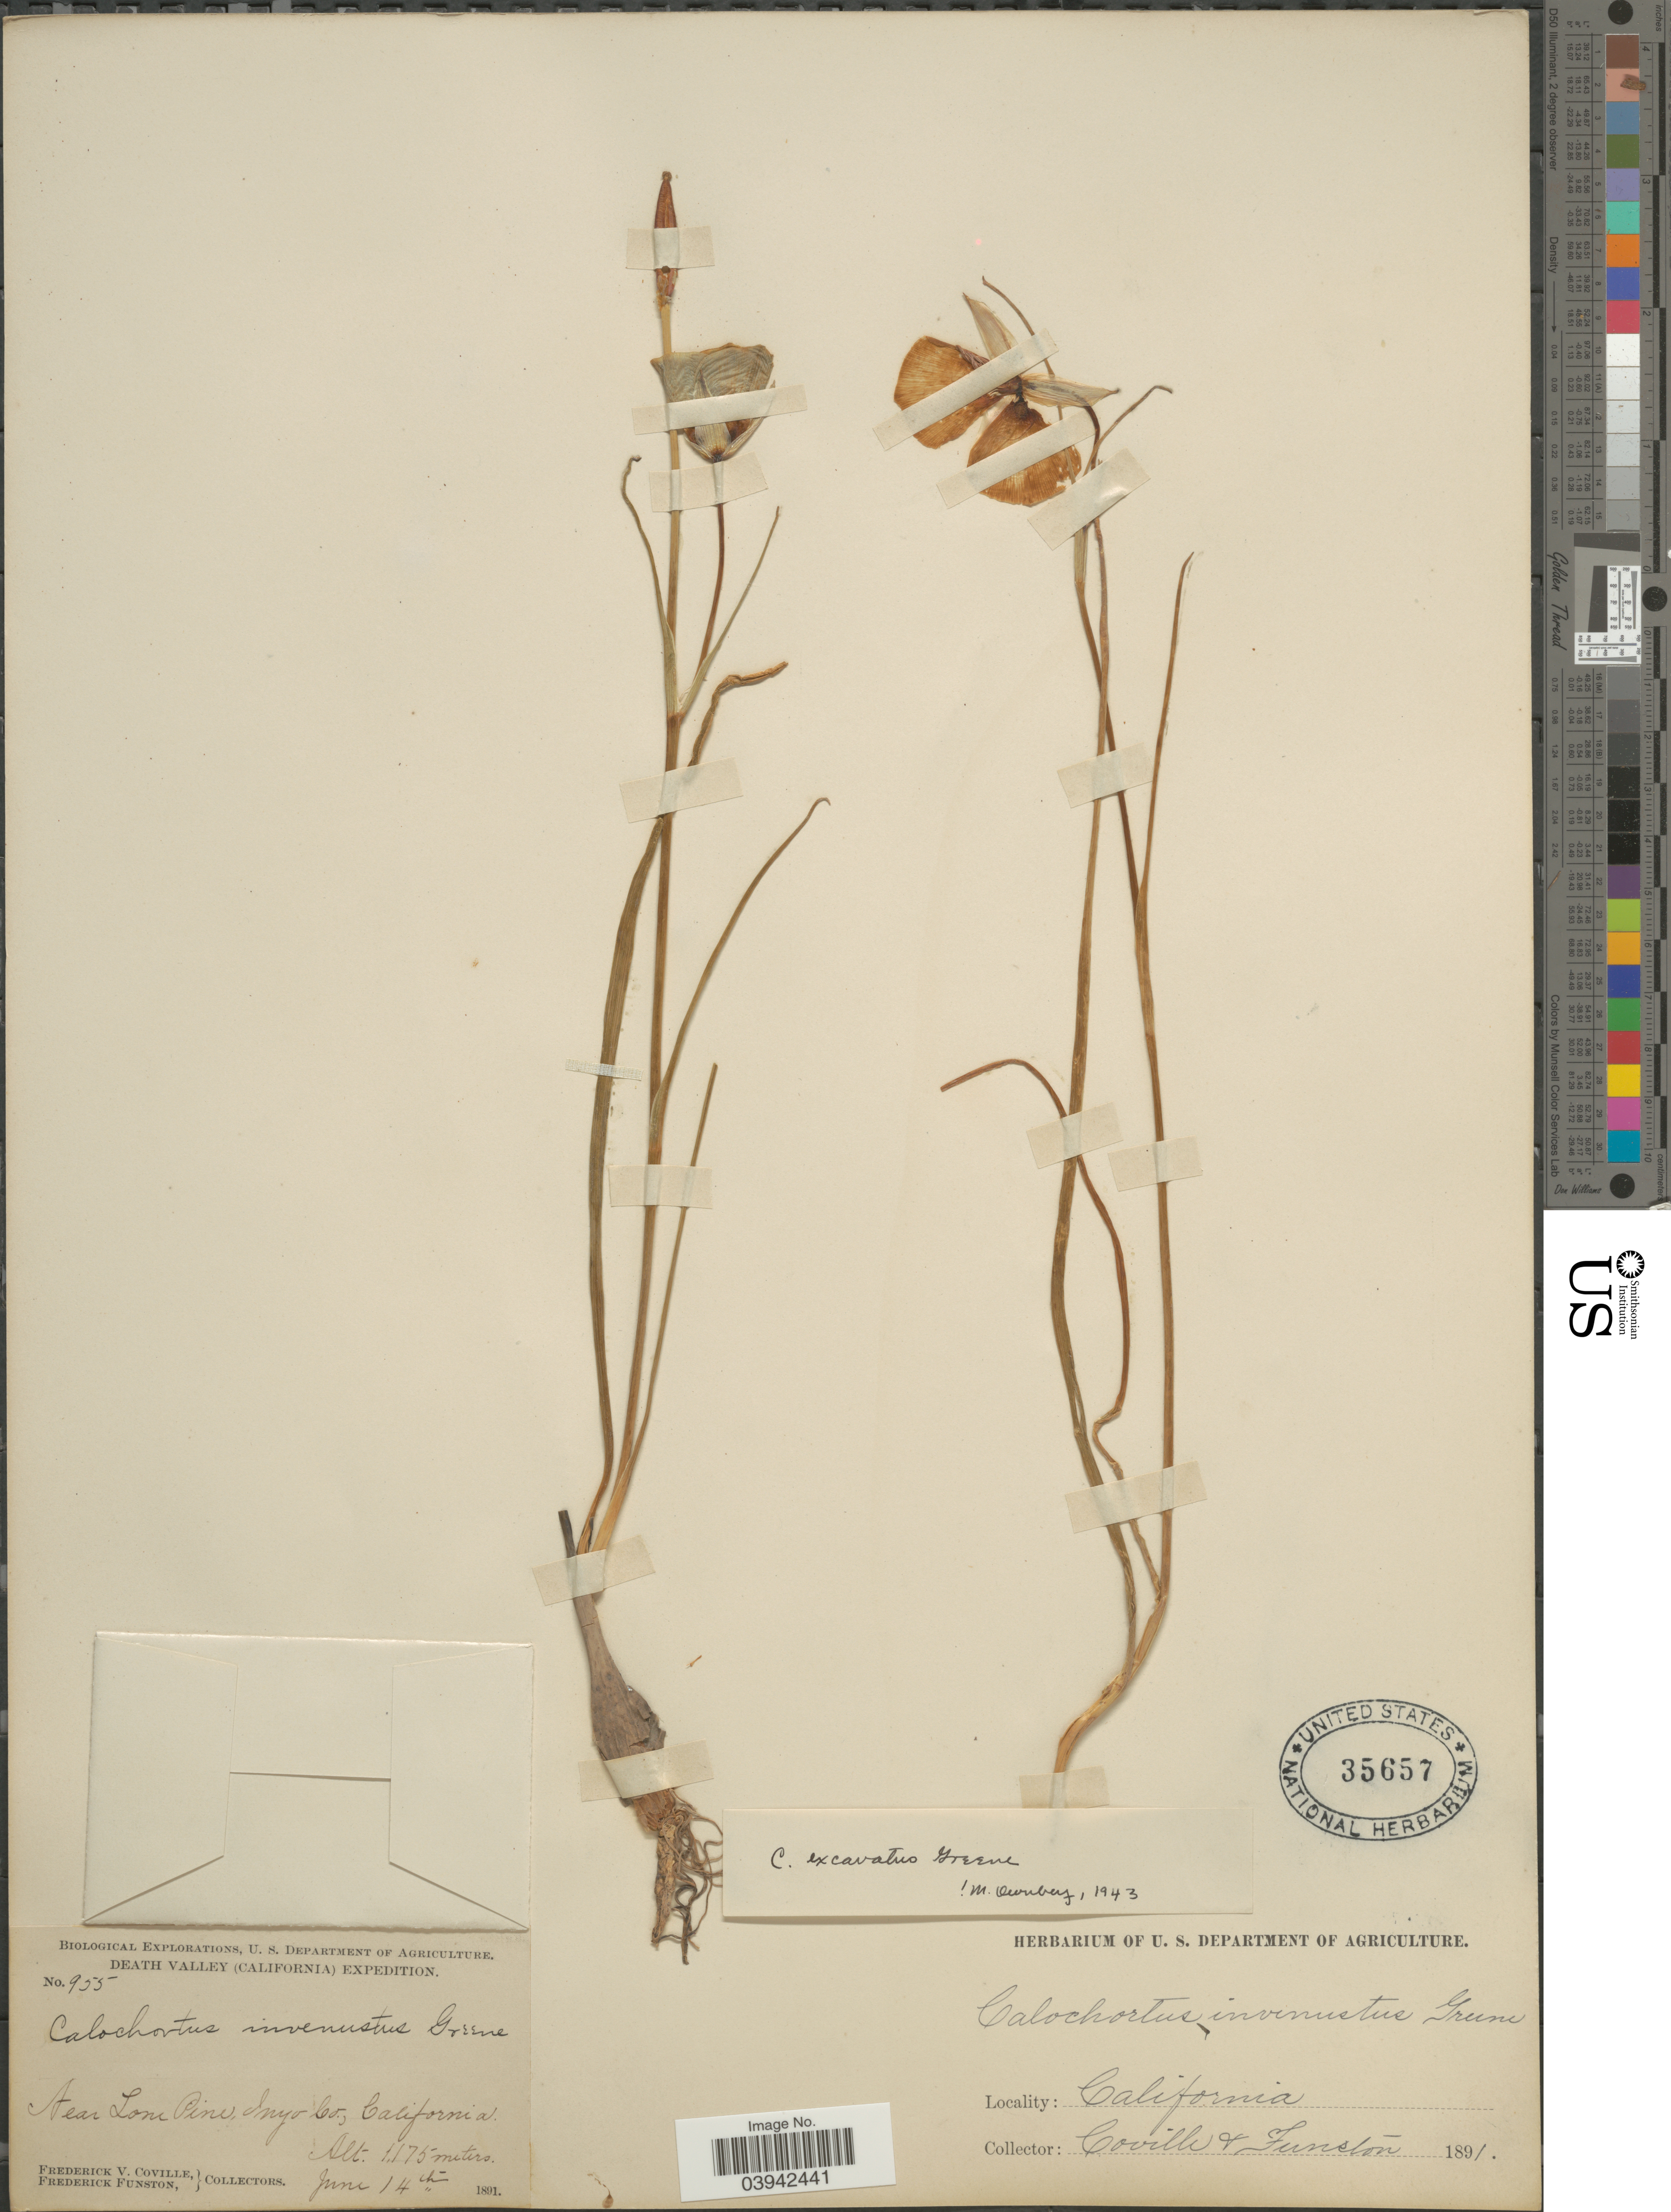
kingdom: Plantae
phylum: Tracheophyta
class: Liliopsida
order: Liliales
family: Liliaceae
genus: Calochortus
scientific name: Calochortus excavatus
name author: Greene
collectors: F. V. Coville & F. Funston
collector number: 955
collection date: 1891-06-14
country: United States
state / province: California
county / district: Inyo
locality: Death Valley. Near Lone Pine, Inyo Co.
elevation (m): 1175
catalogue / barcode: US 35657